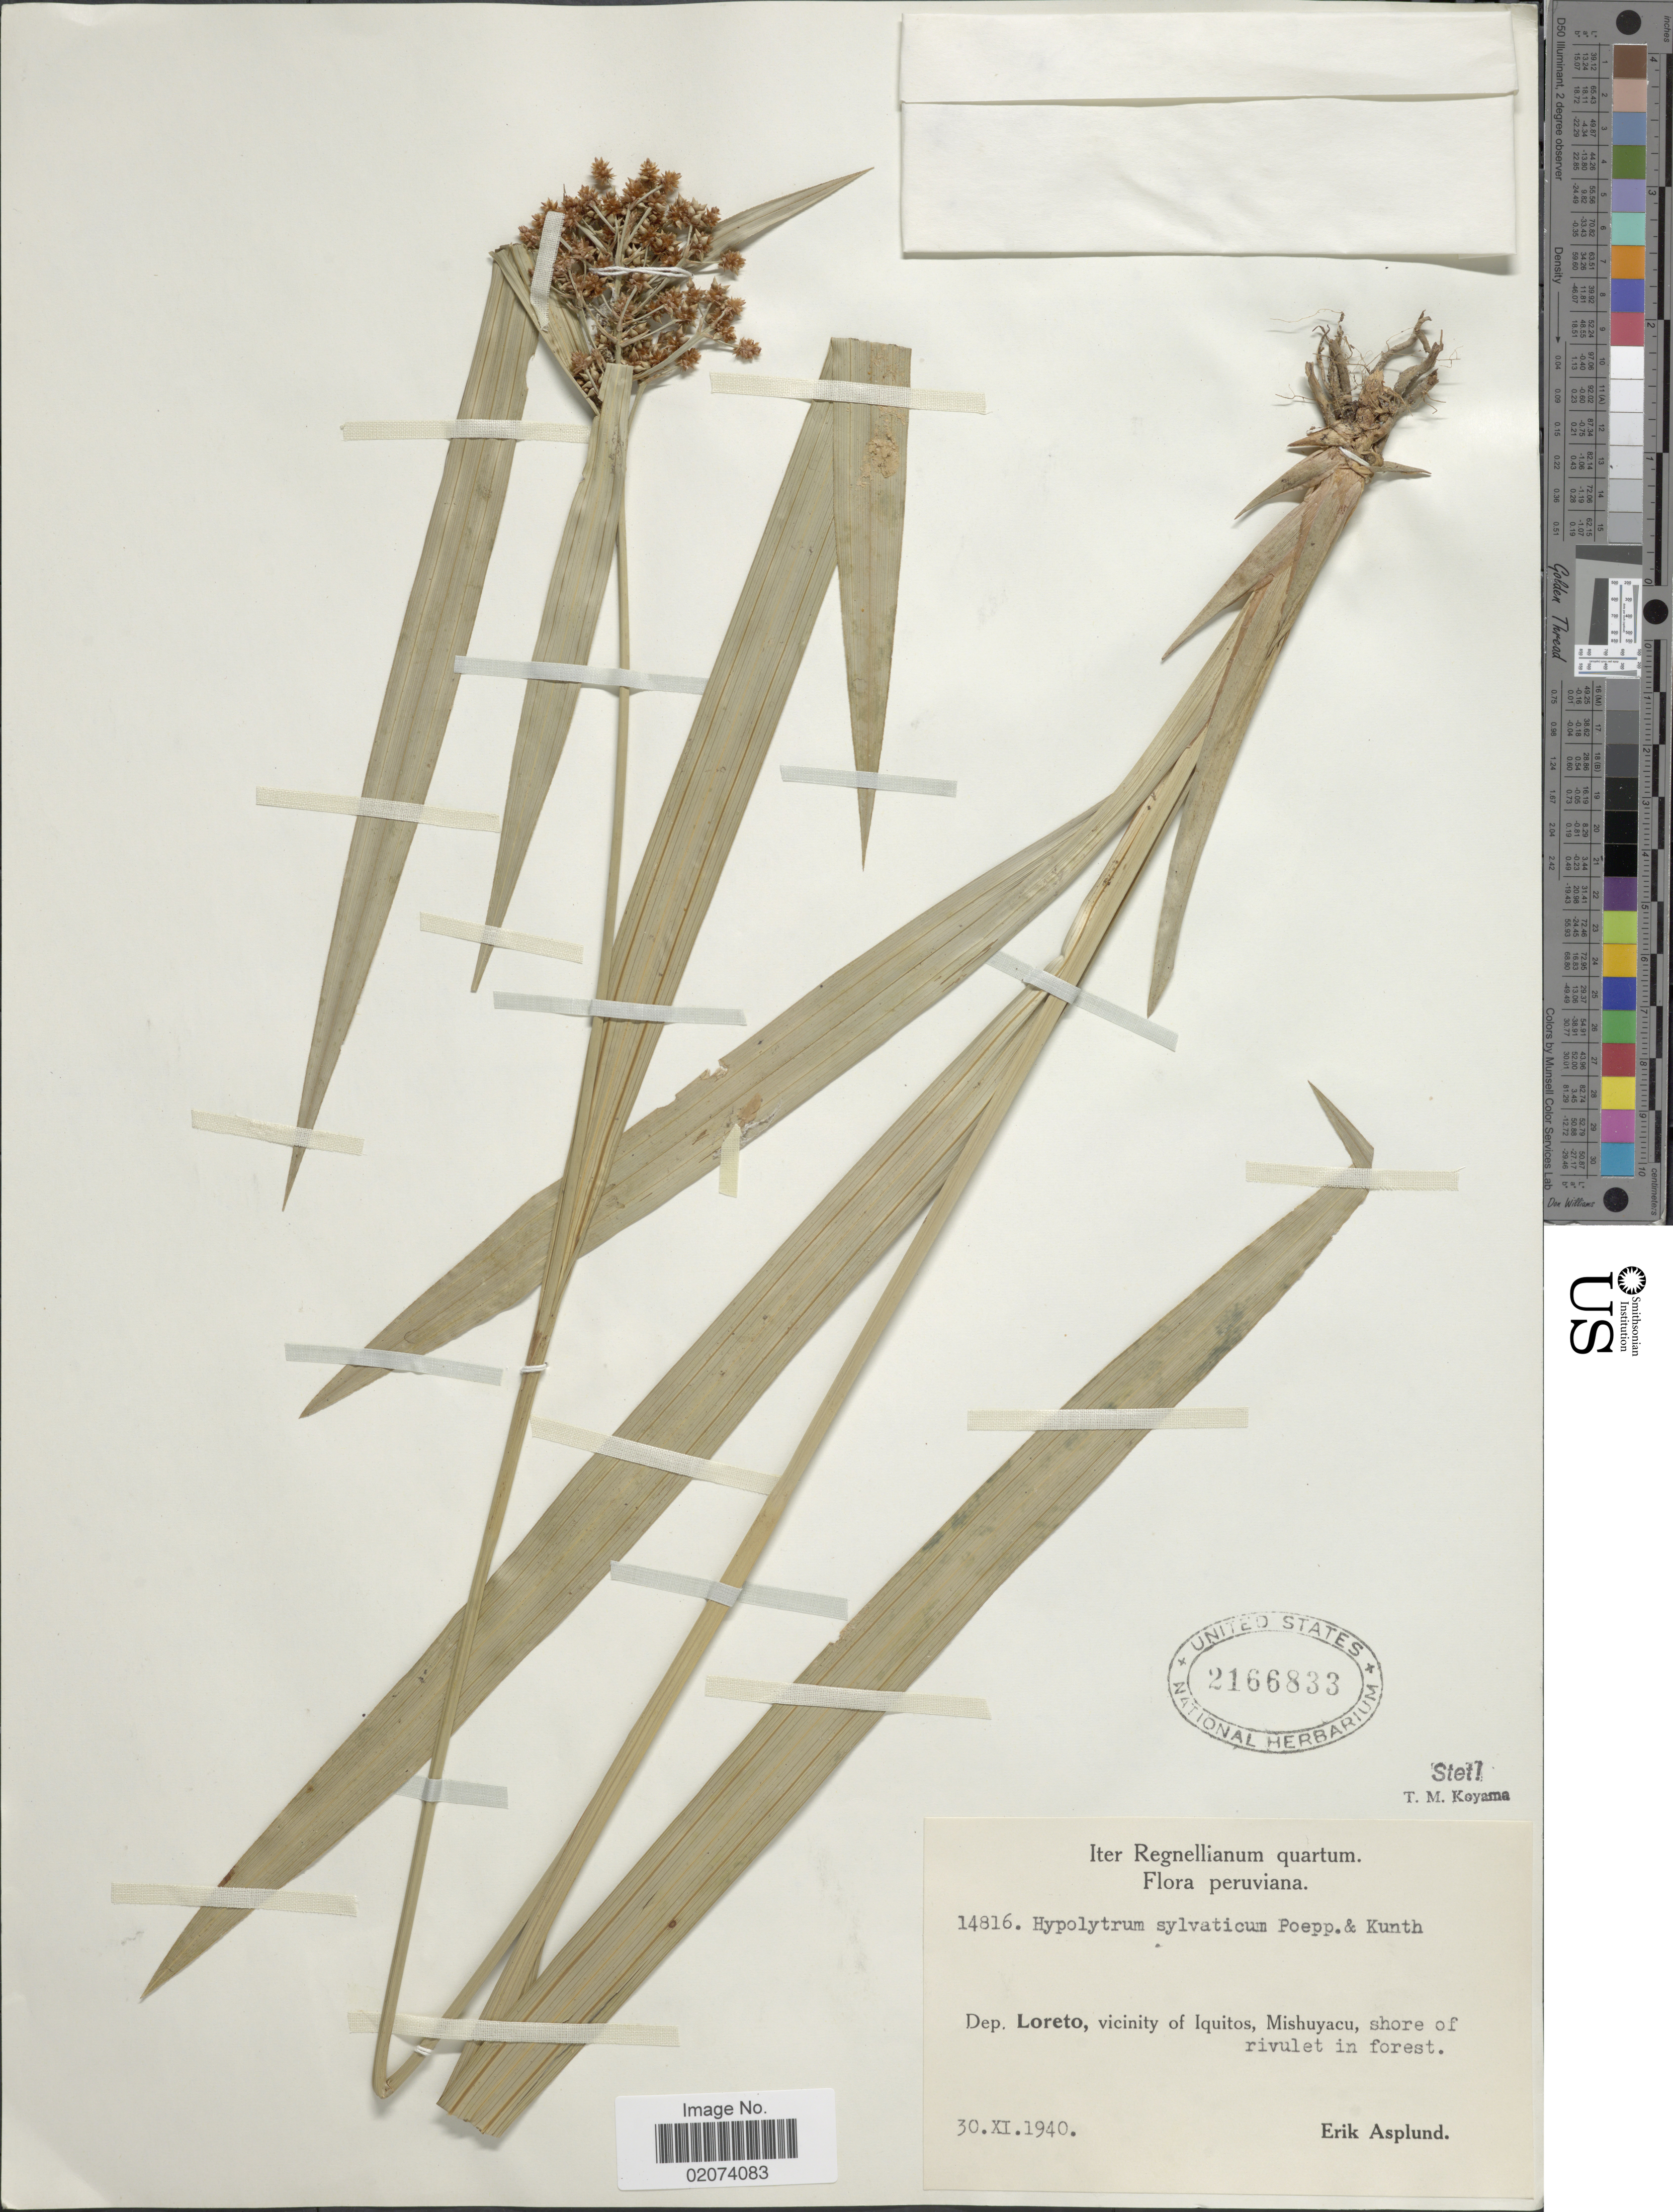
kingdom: Plantae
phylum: Tracheophyta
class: Liliopsida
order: Poales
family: Cyperaceae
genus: Hypolytrum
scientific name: Hypolytrum longifolium subsp. sylvaticum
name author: (Poepp. ex Kunth) T. Koyama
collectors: E. Asplund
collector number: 14816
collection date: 1940-11-30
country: Peru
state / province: Loreto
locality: Vicinity of Iquitos, Mishuyacu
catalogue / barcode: US 2166833